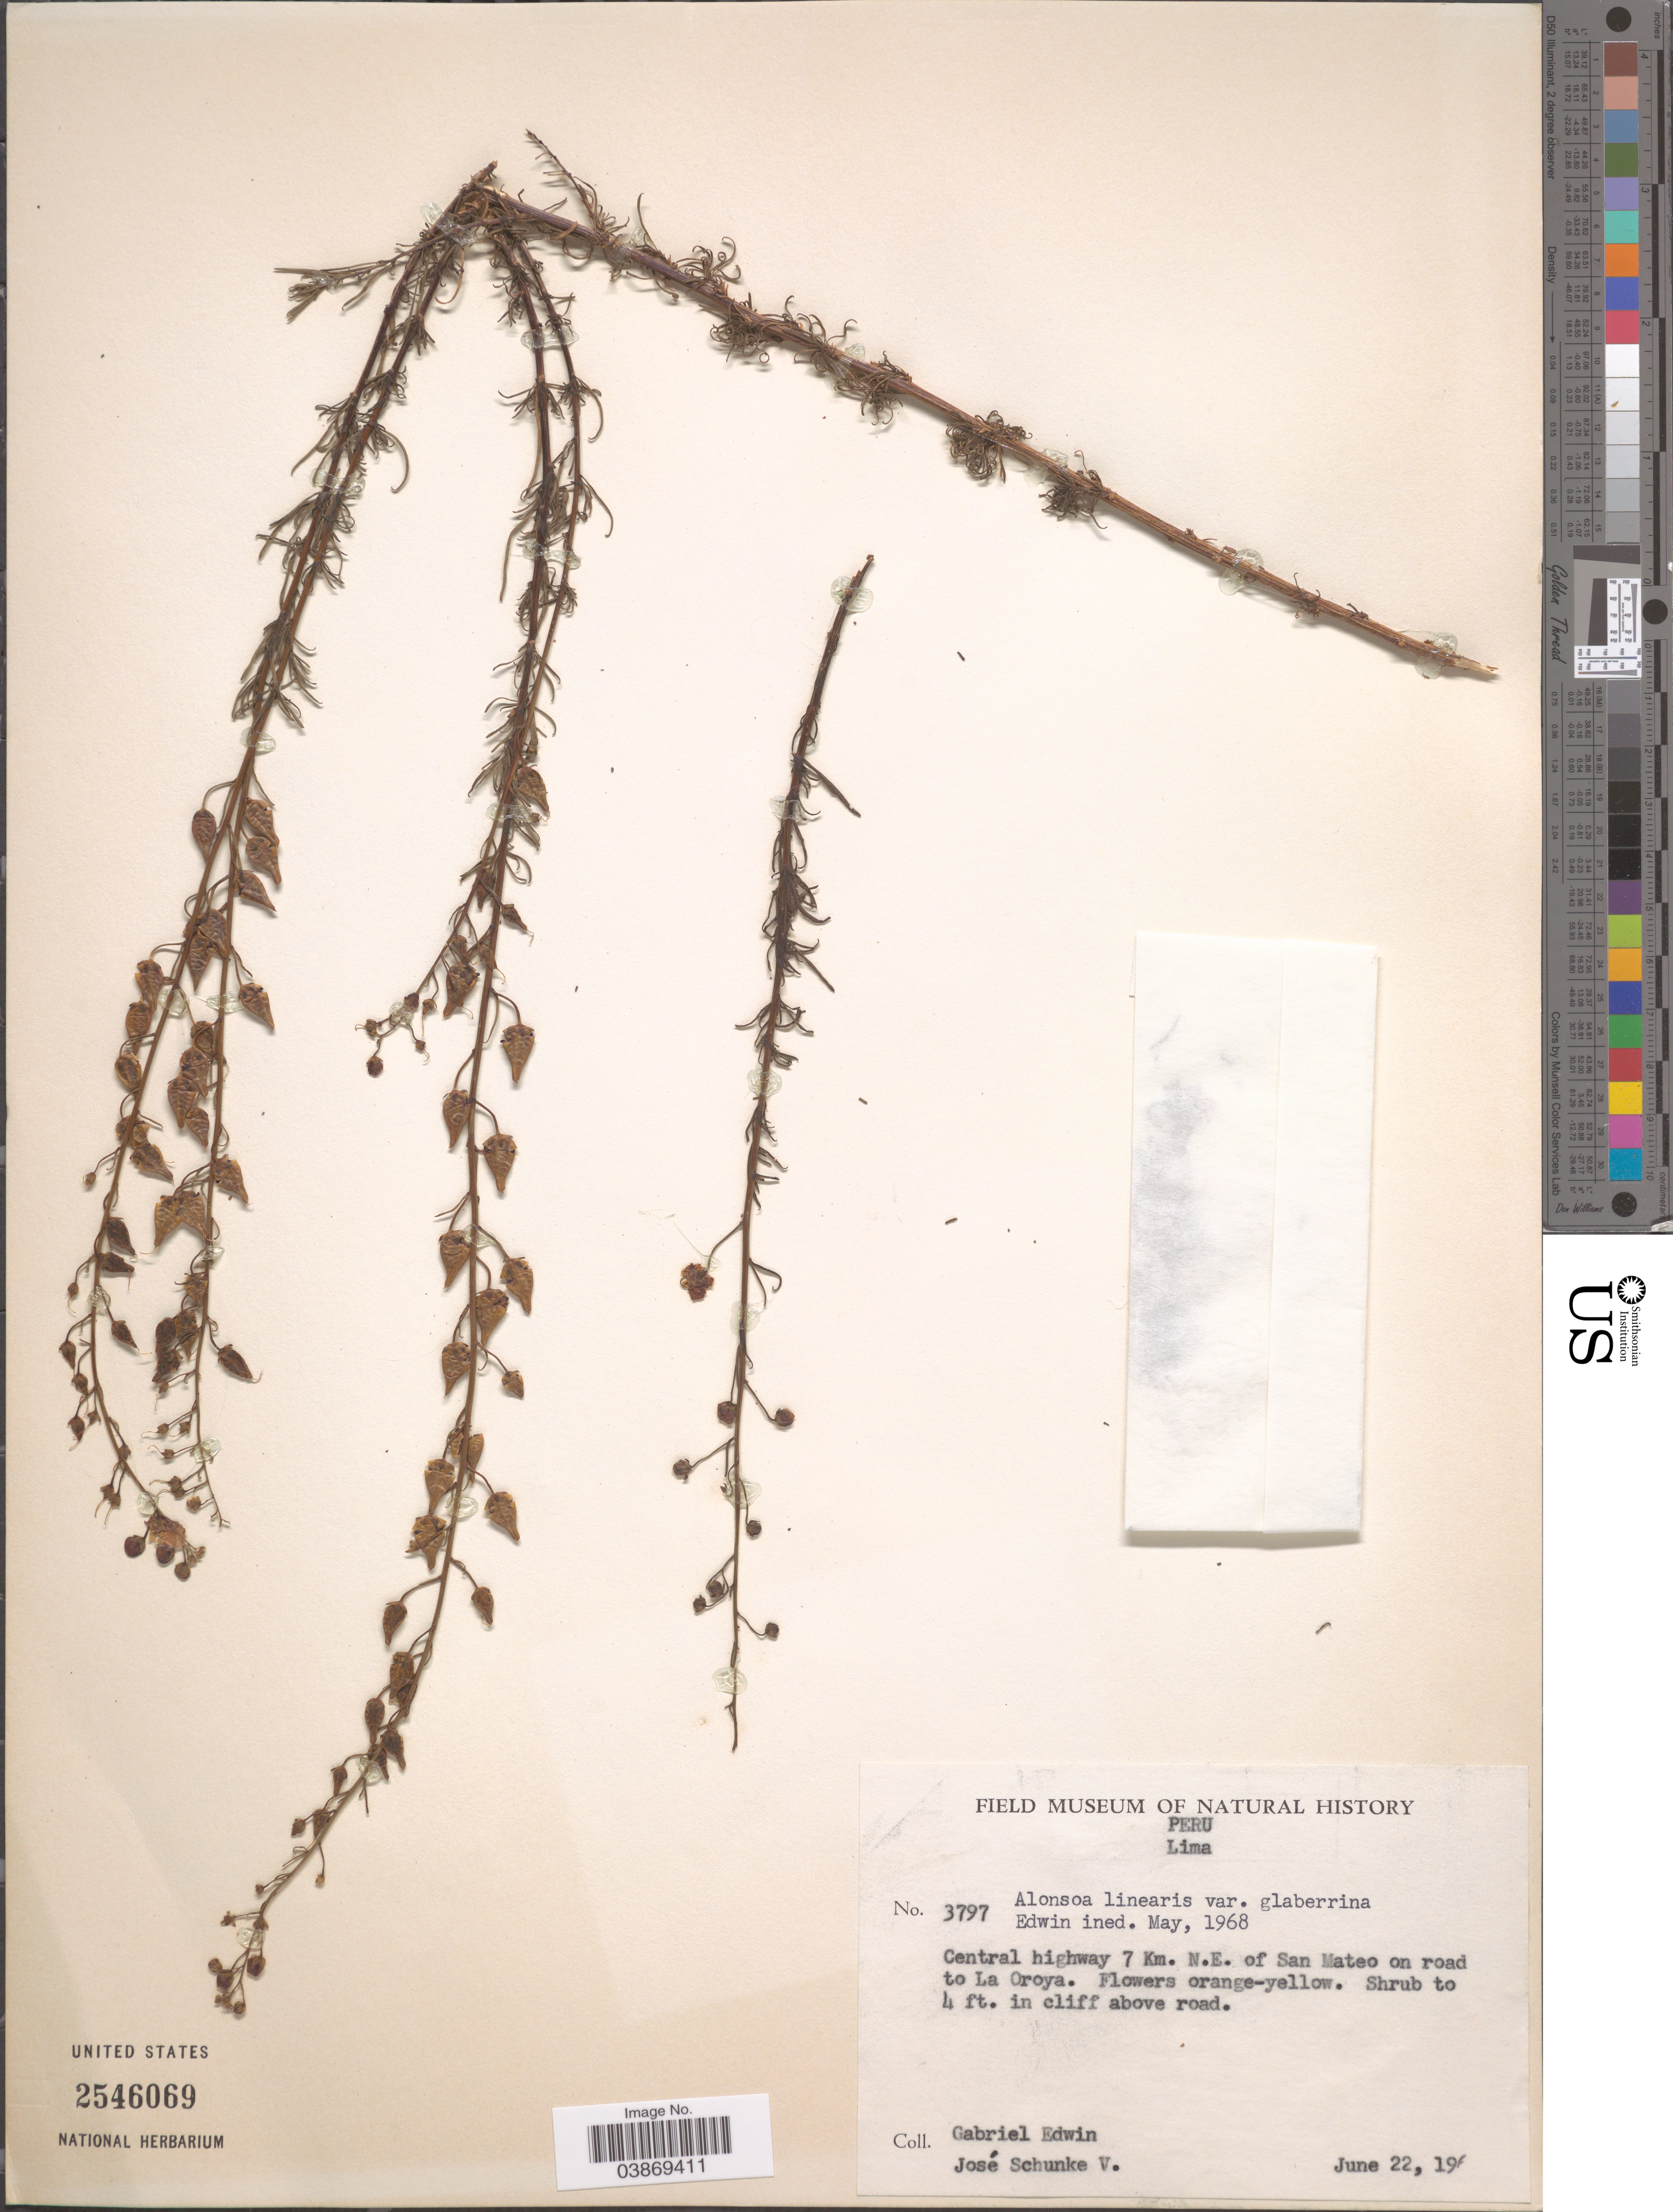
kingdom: Plantae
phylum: Tracheophyta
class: Magnoliopsida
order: Lamiales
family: Scrophulariaceae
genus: Alonsoa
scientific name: Alonsoa linearis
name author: (Jacq.) Ruiz & Pav.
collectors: G. Edwin & J. Schunke Vigo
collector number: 3797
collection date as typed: June 22, 19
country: Peru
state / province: Lima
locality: Central highway 7 Km. N.E. of San Mateo on road to La Oroya.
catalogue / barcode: US 2546069